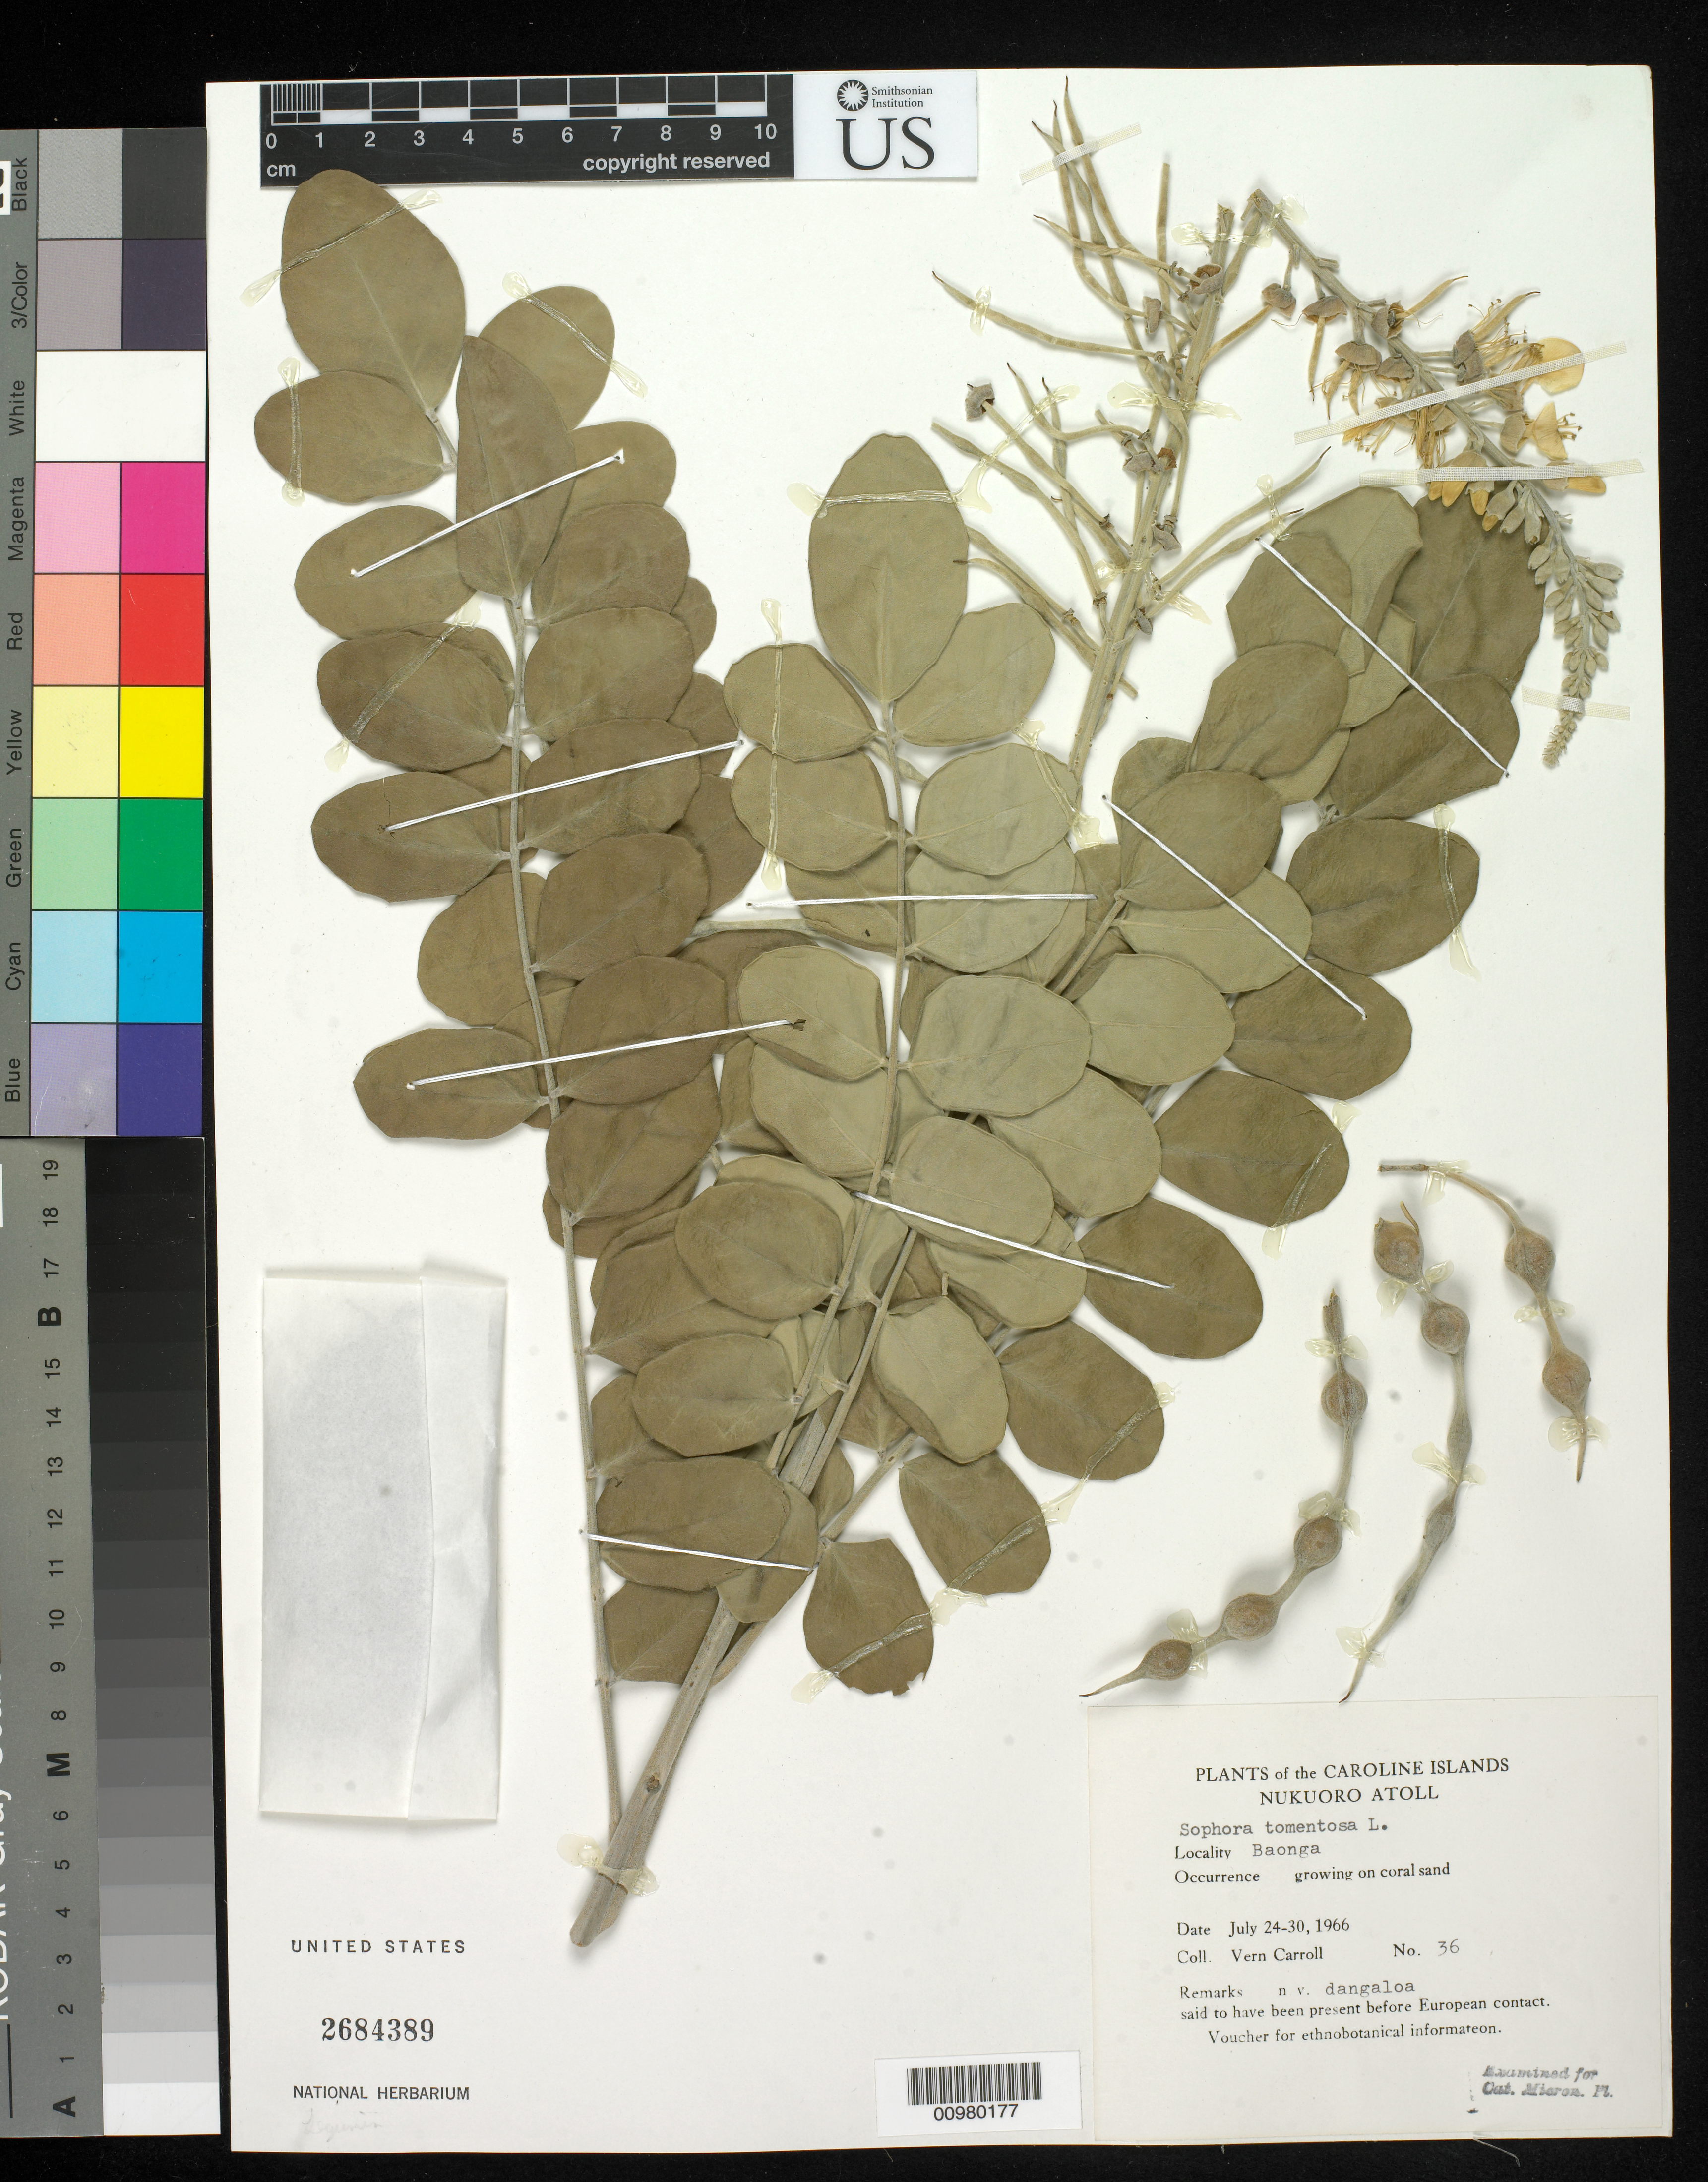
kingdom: Plantae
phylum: Tracheophyta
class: Magnoliopsida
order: Fabales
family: Fabaceae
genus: Sophora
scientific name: Sophora tomentosa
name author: L.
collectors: V. Carroll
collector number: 36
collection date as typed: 24 Jul 1966 to 30 Jul 1966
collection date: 1966-07-24/1966-07-30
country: Micronesia, Federated States of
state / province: Pohnpei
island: Nukuoro Atoll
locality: Baonga, growing on coral sand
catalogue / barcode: US 2684389